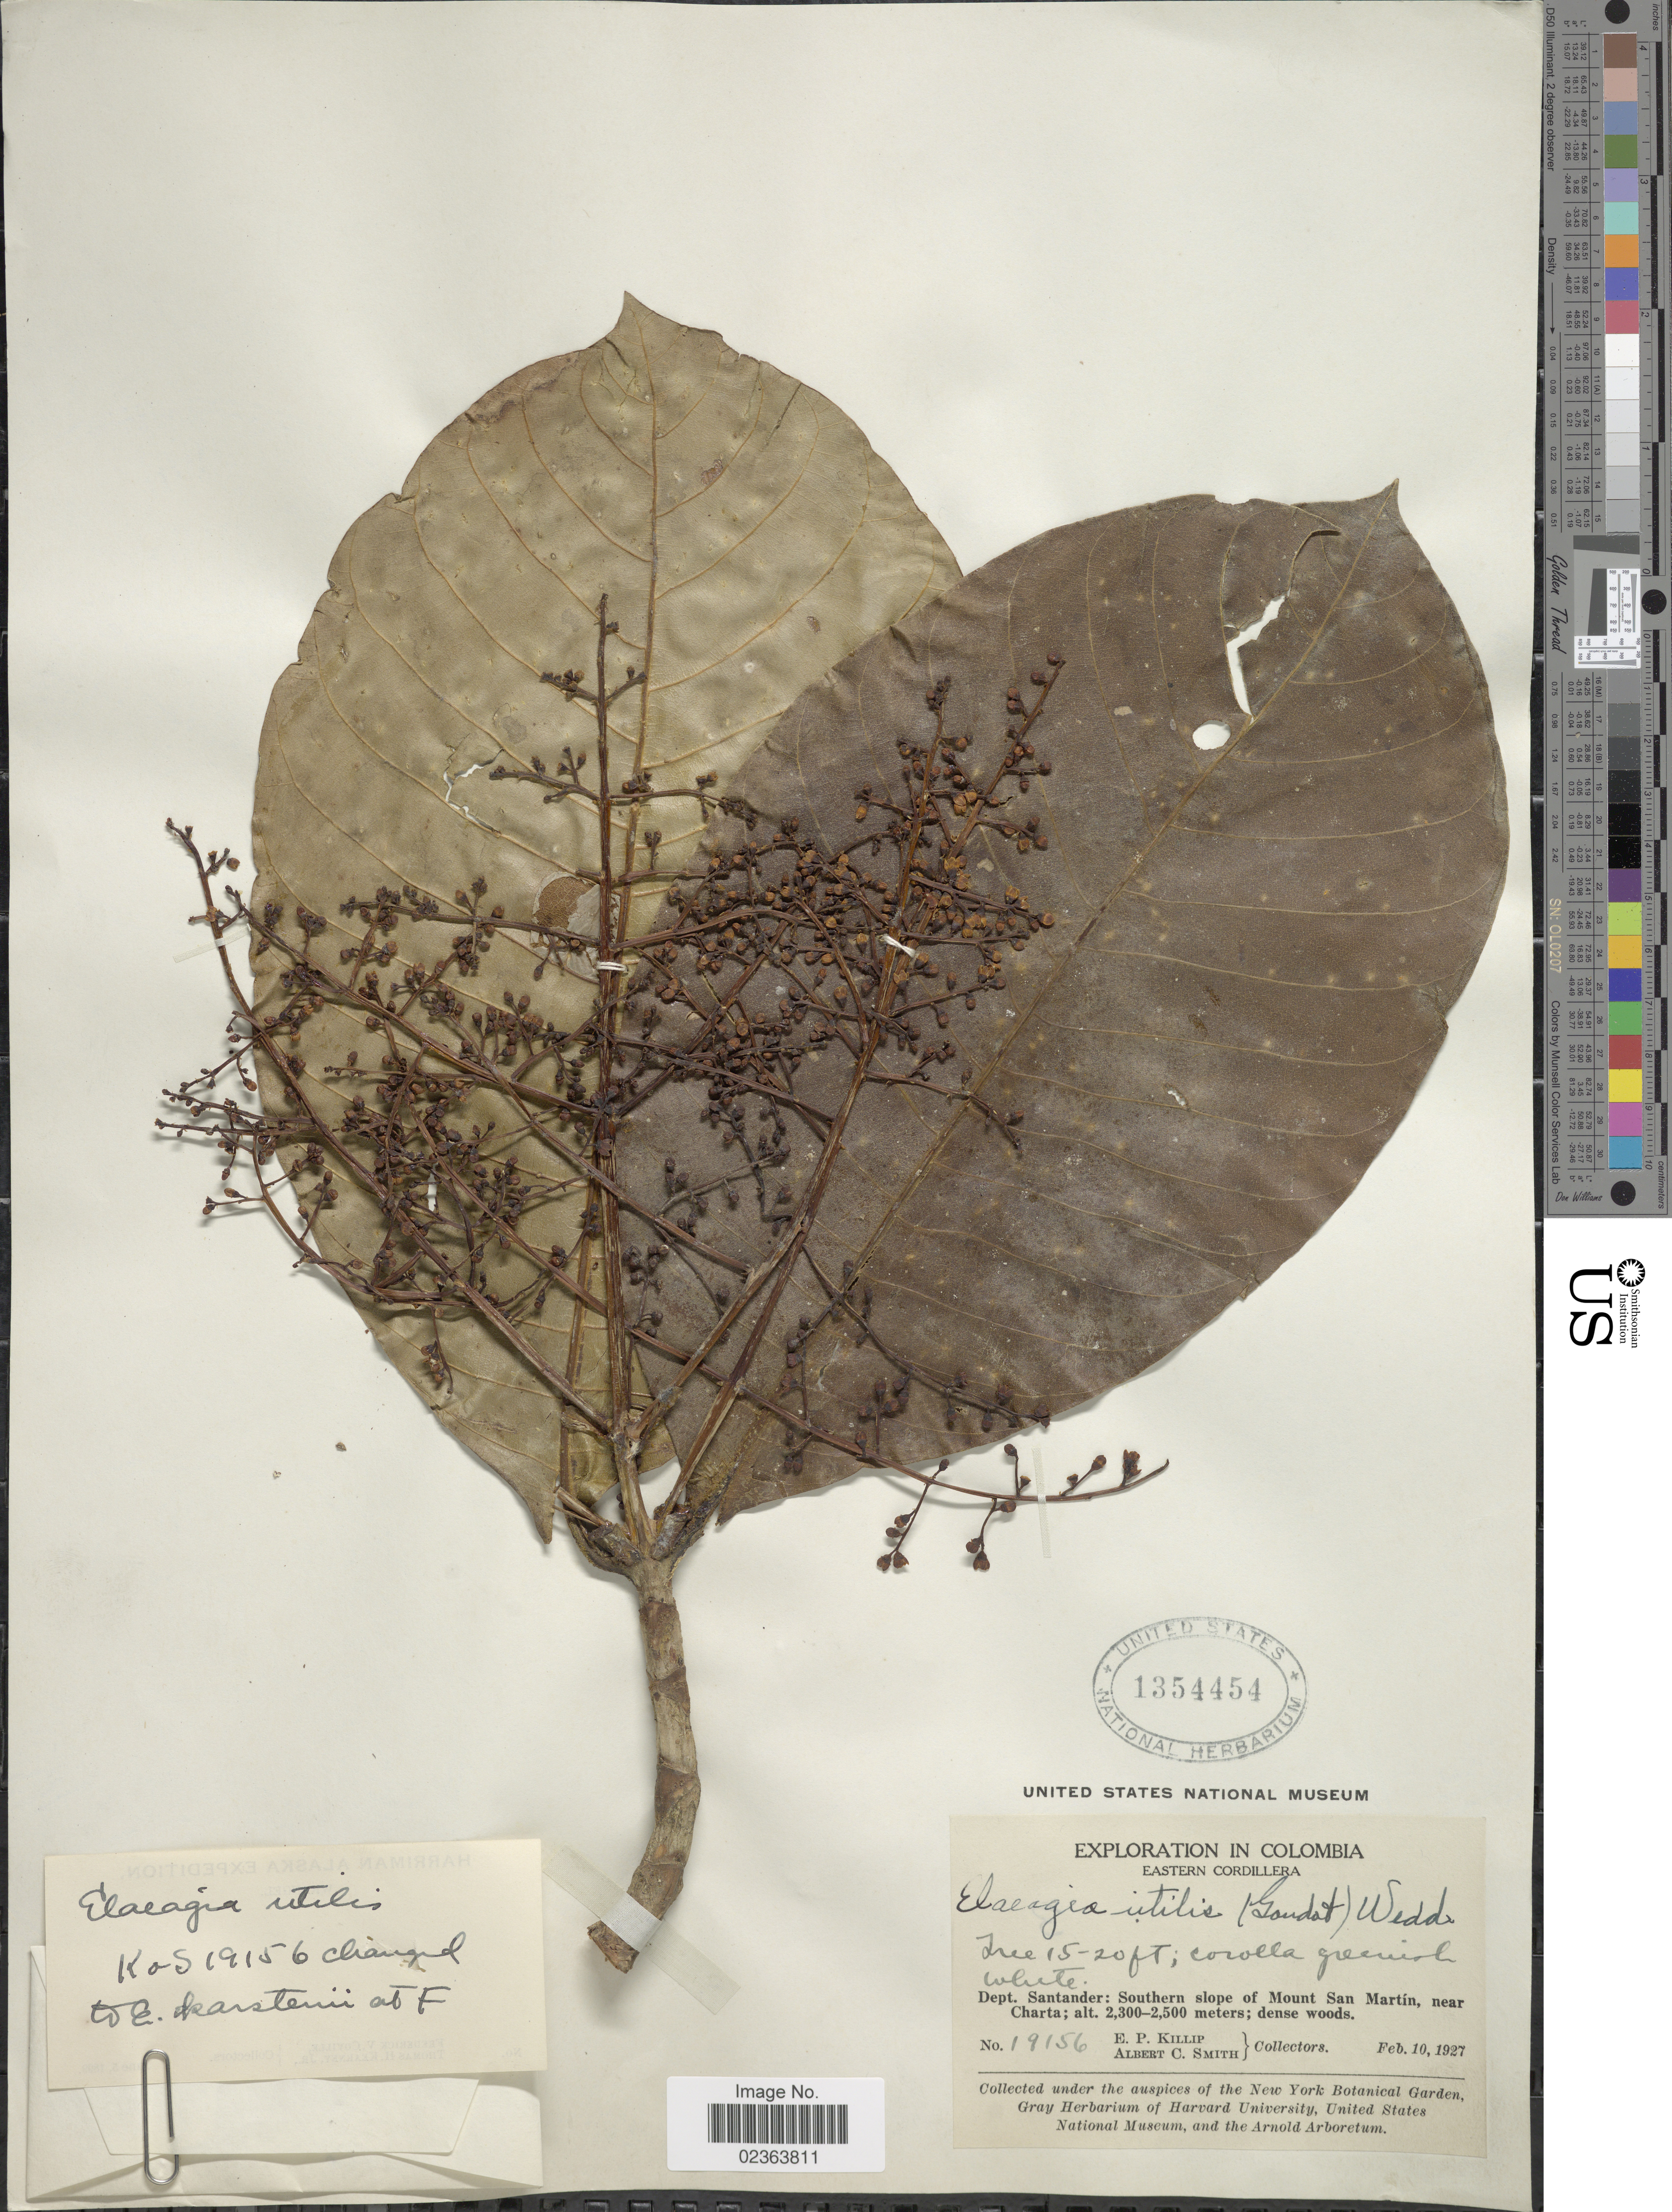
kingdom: Plantae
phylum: Tracheophyta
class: Magnoliopsida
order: Gentianales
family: Rubiaceae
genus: Elaeagia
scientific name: Elaeagia karstenii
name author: Standl.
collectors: E. P. Killip & A. C. Smith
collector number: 19156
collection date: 1927-02-10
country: Colombia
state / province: Santander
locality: Dept. Santander: Southern slope of Mount San Martin, near Charta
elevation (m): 2300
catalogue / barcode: US 1354454